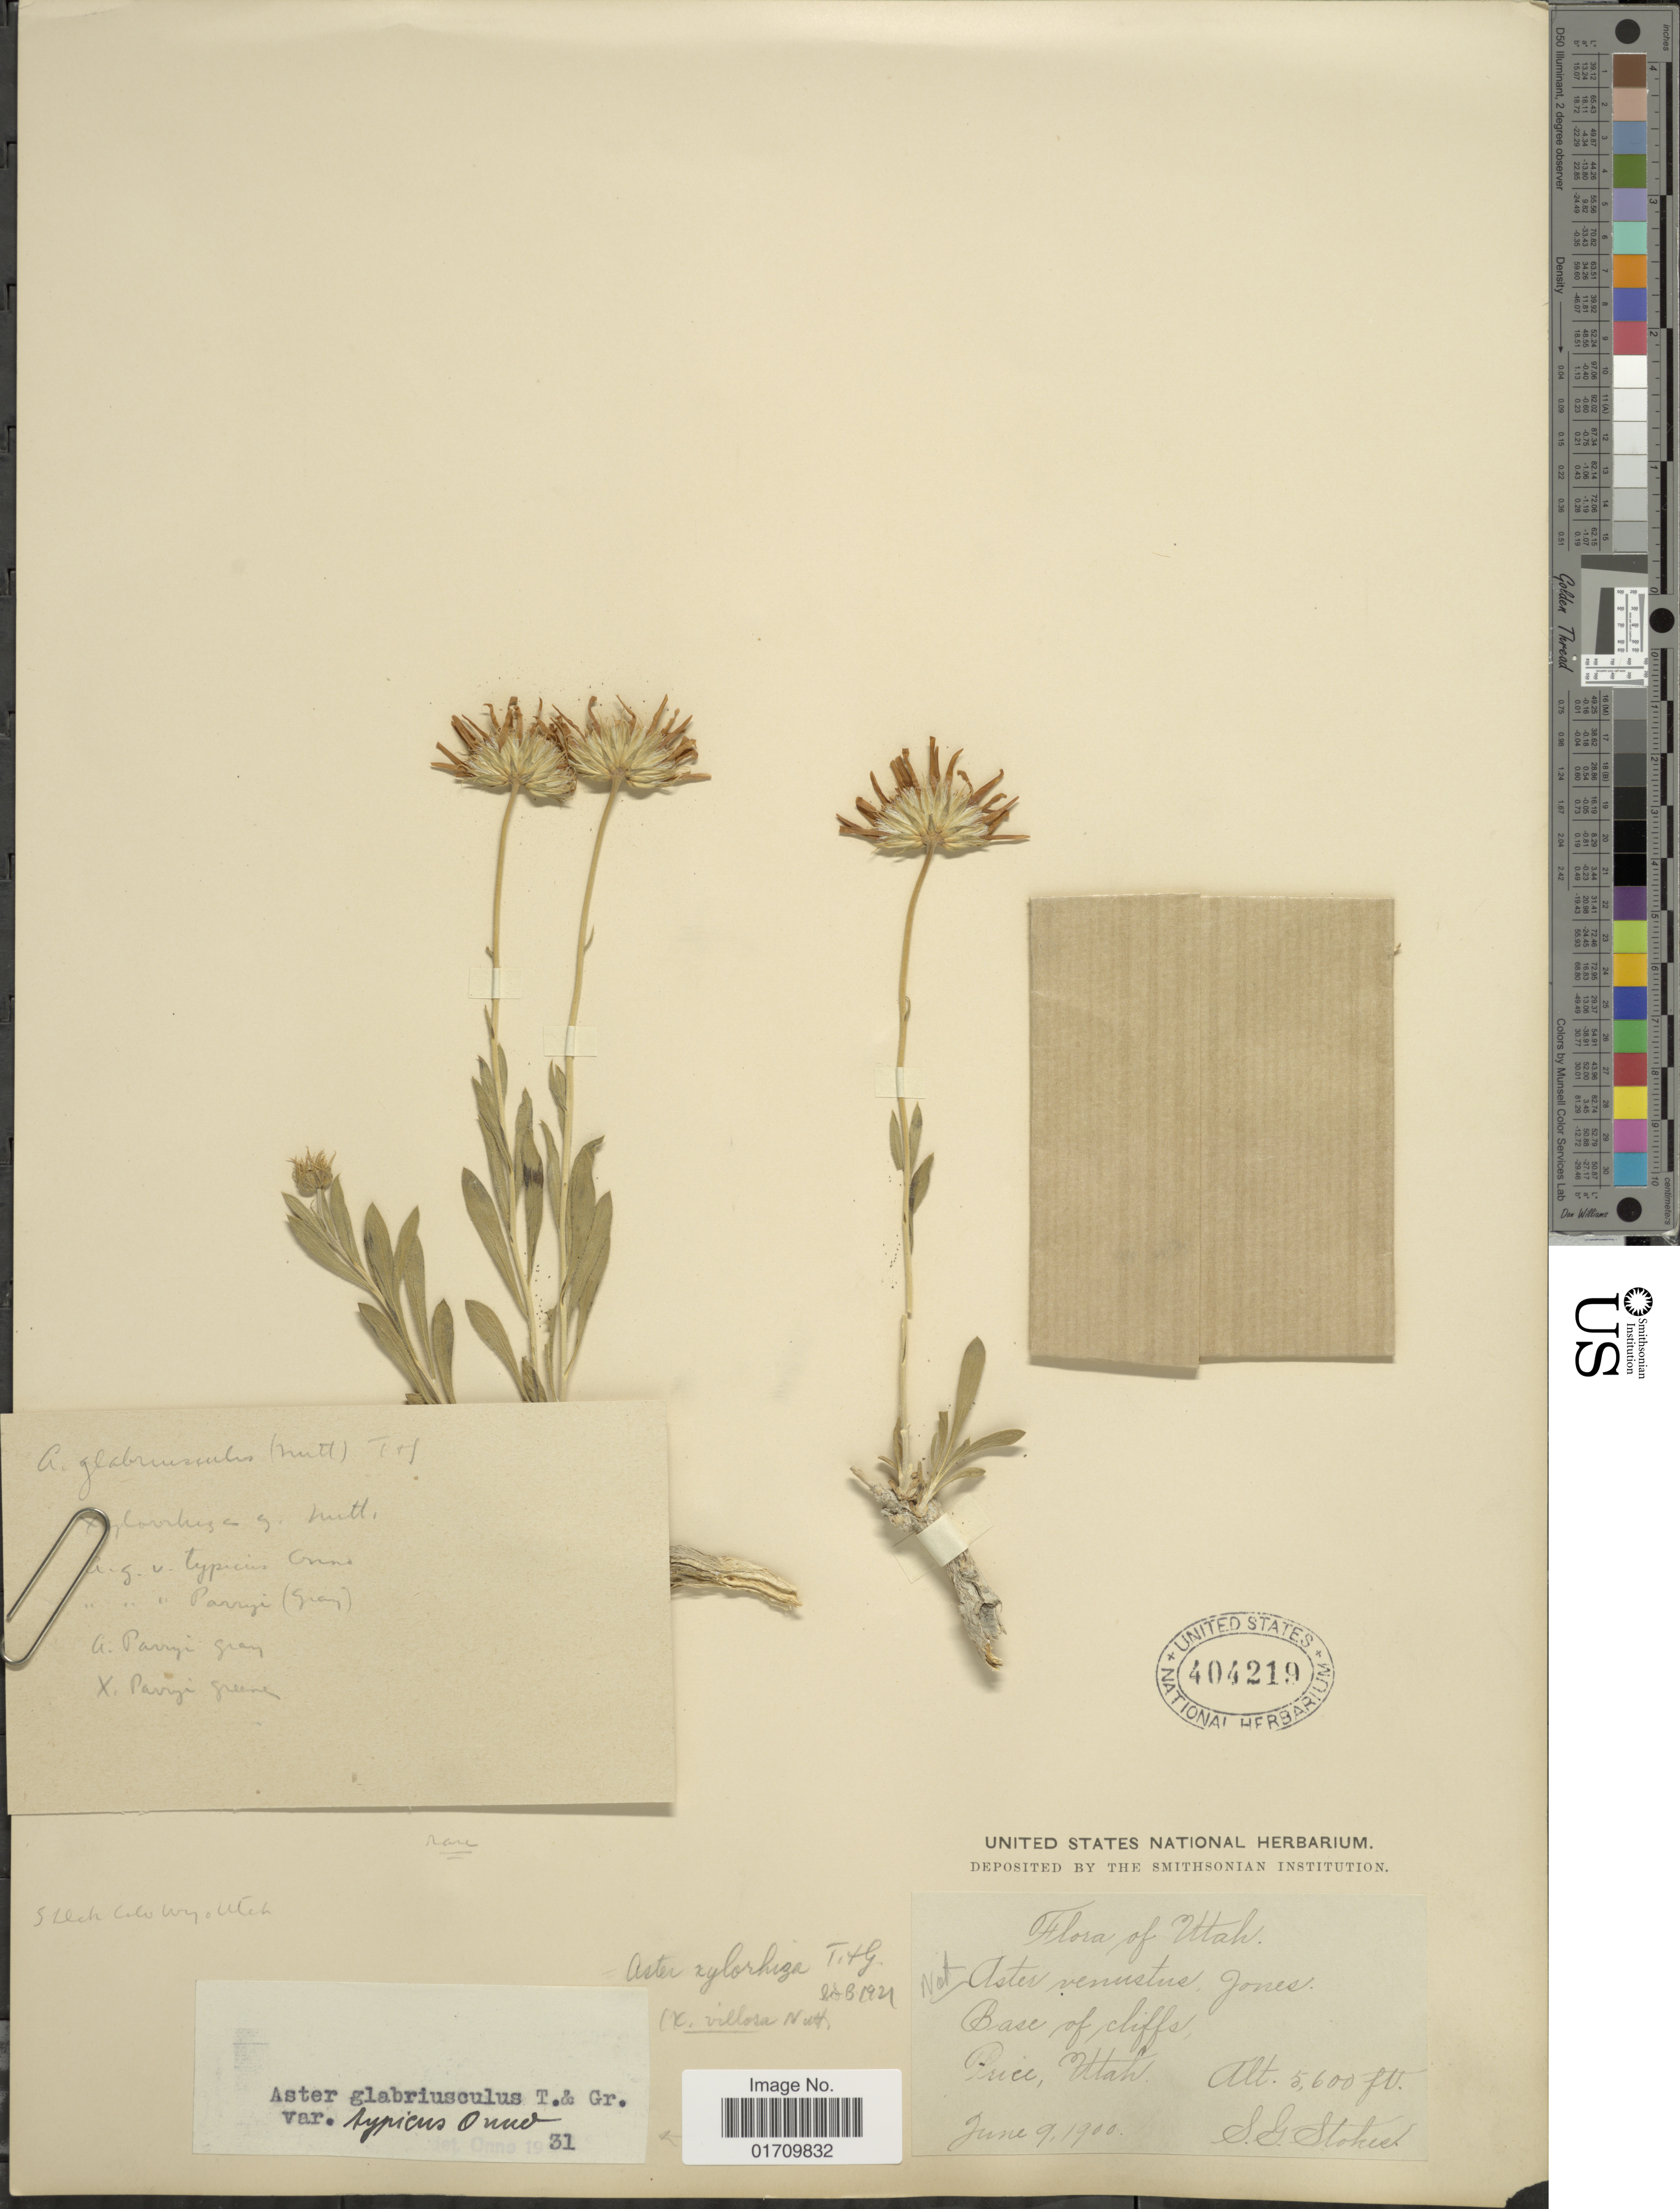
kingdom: Plantae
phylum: Tracheophyta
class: Magnoliopsida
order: Asterales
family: Asteraceae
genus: Xylorhiza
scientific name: Xylorhiza glabriuscula var. villosa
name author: (Nutt.) A. Nelson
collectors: S. G. Stokes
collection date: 1900-06-09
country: United States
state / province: Utah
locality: Price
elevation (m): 1707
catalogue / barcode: US 404219